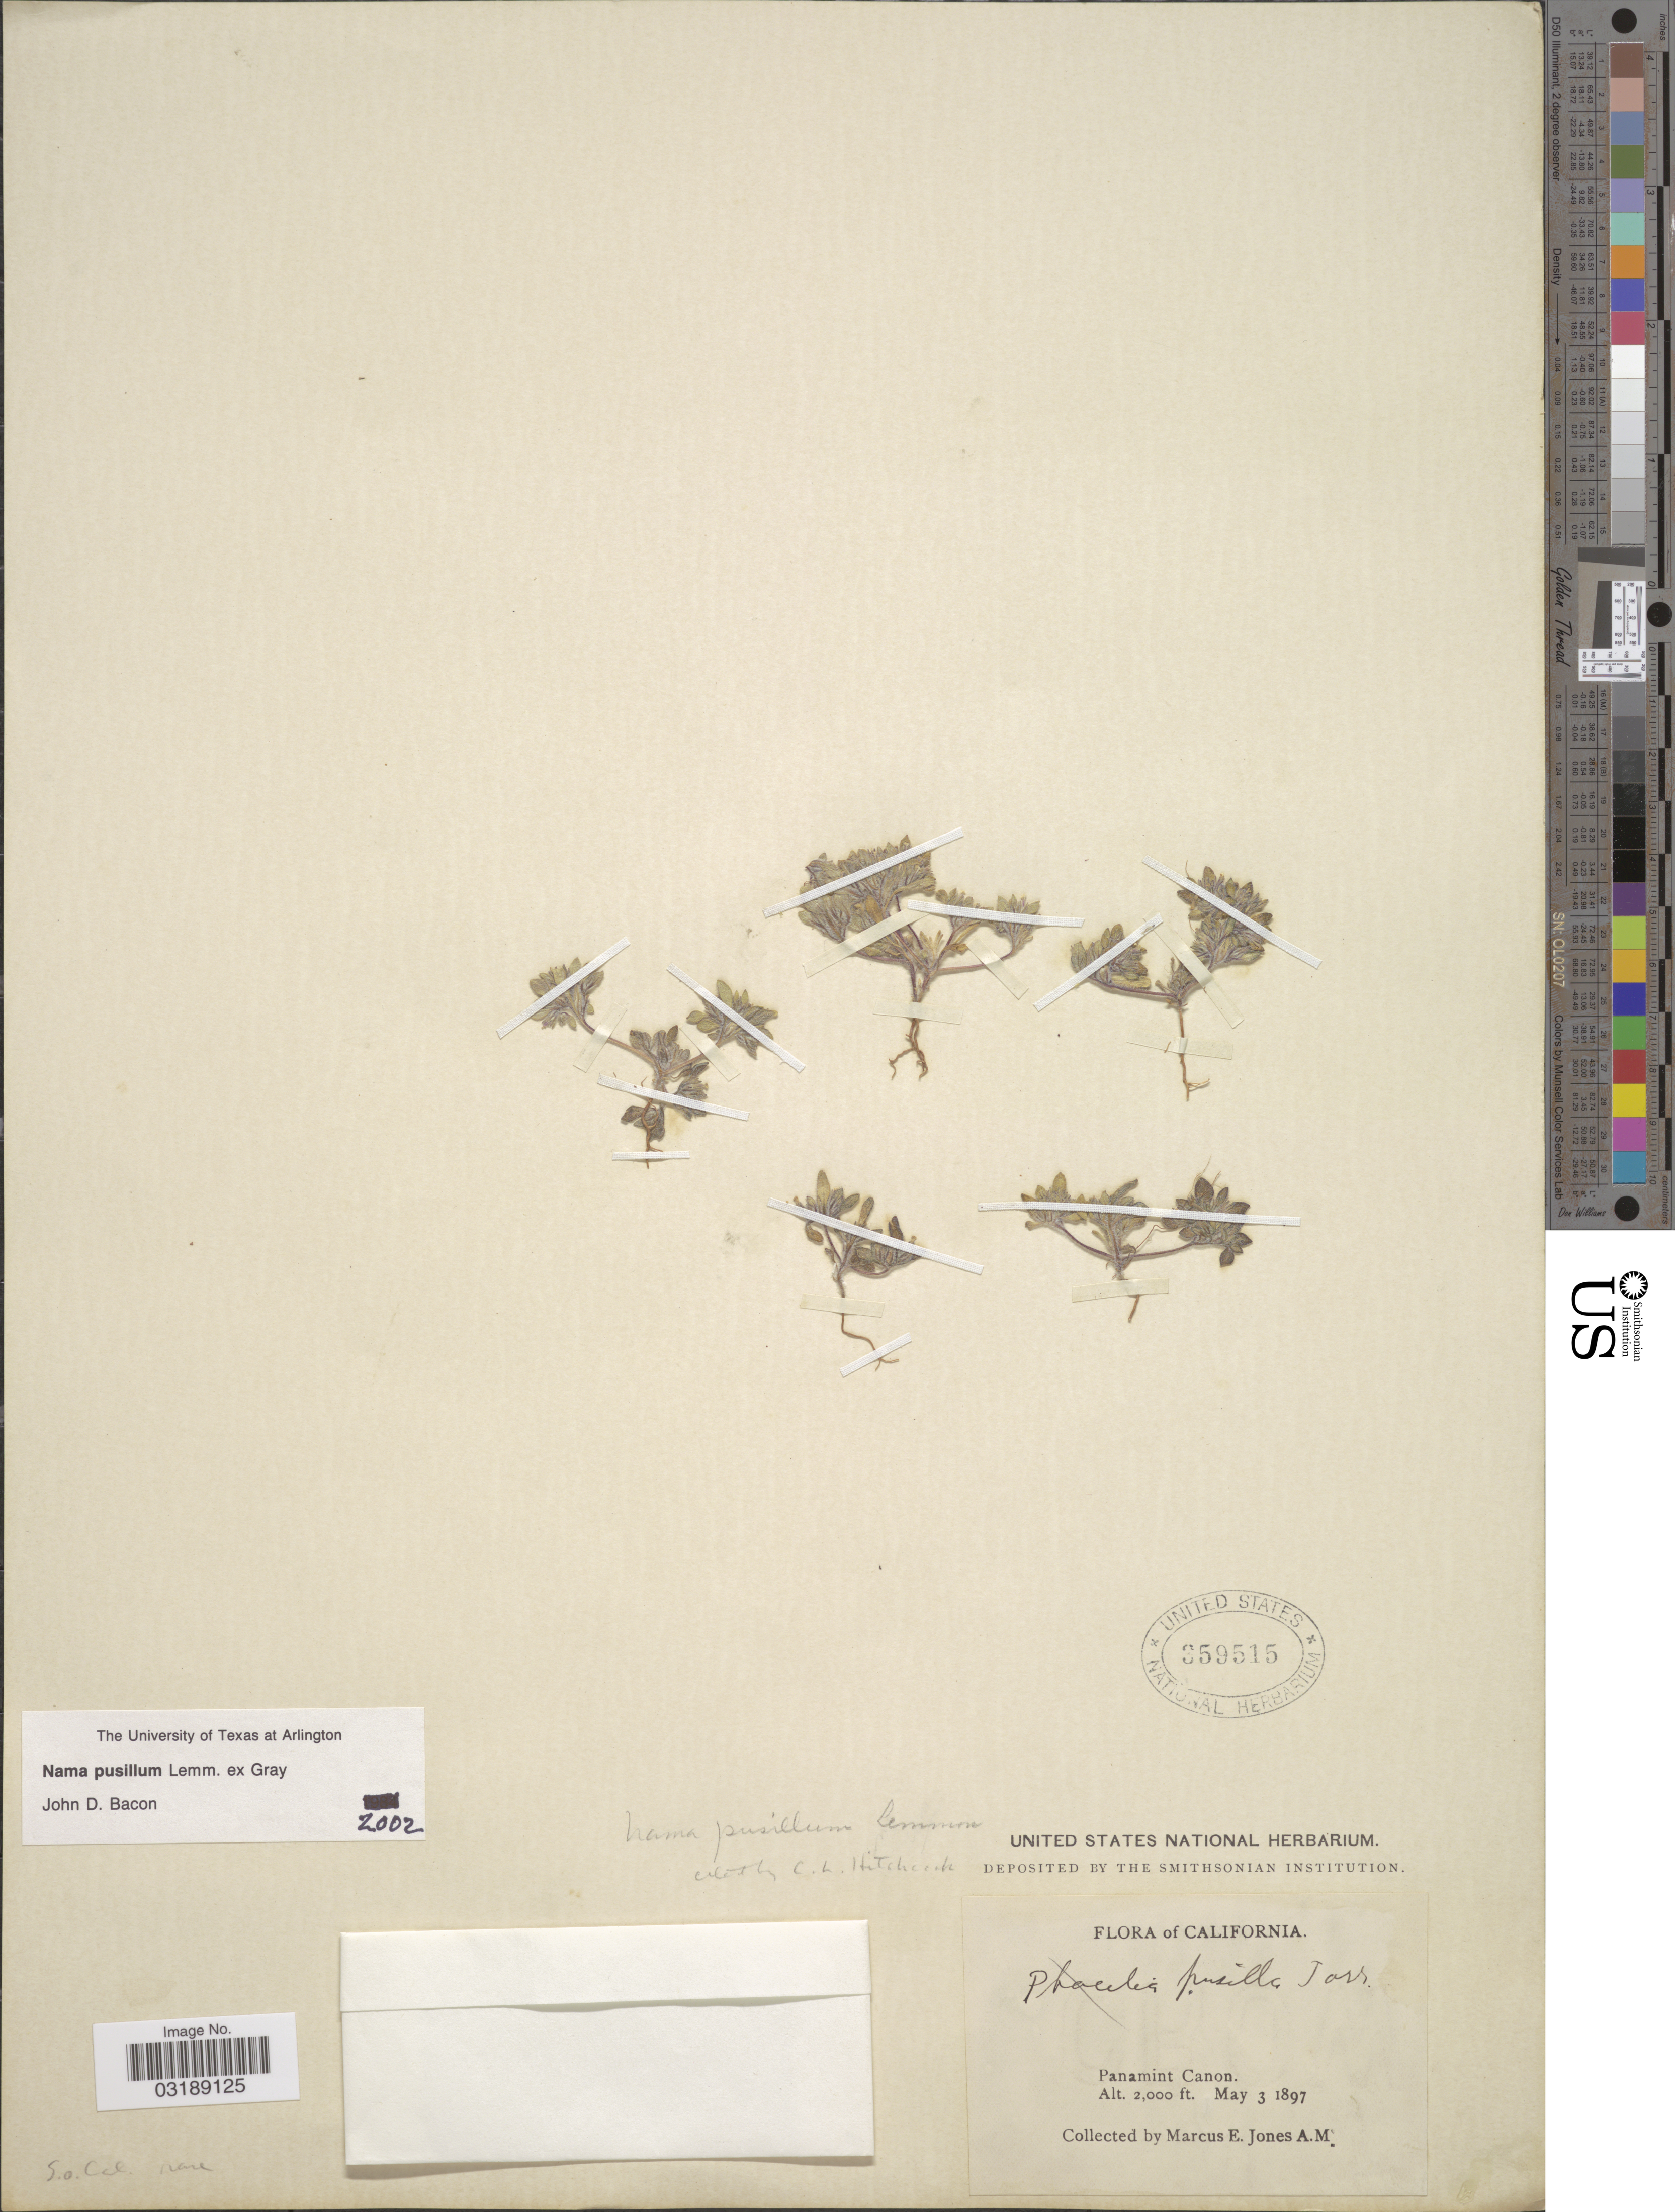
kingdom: Plantae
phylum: Tracheophyta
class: Magnoliopsida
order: Boraginales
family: Namaceae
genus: Nama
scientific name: Nama pusillum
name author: Lemmon ex A. Gray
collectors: M. E. Jones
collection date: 1897-05-03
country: United States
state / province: California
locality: Panamint Canon.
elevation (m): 610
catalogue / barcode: US 359515